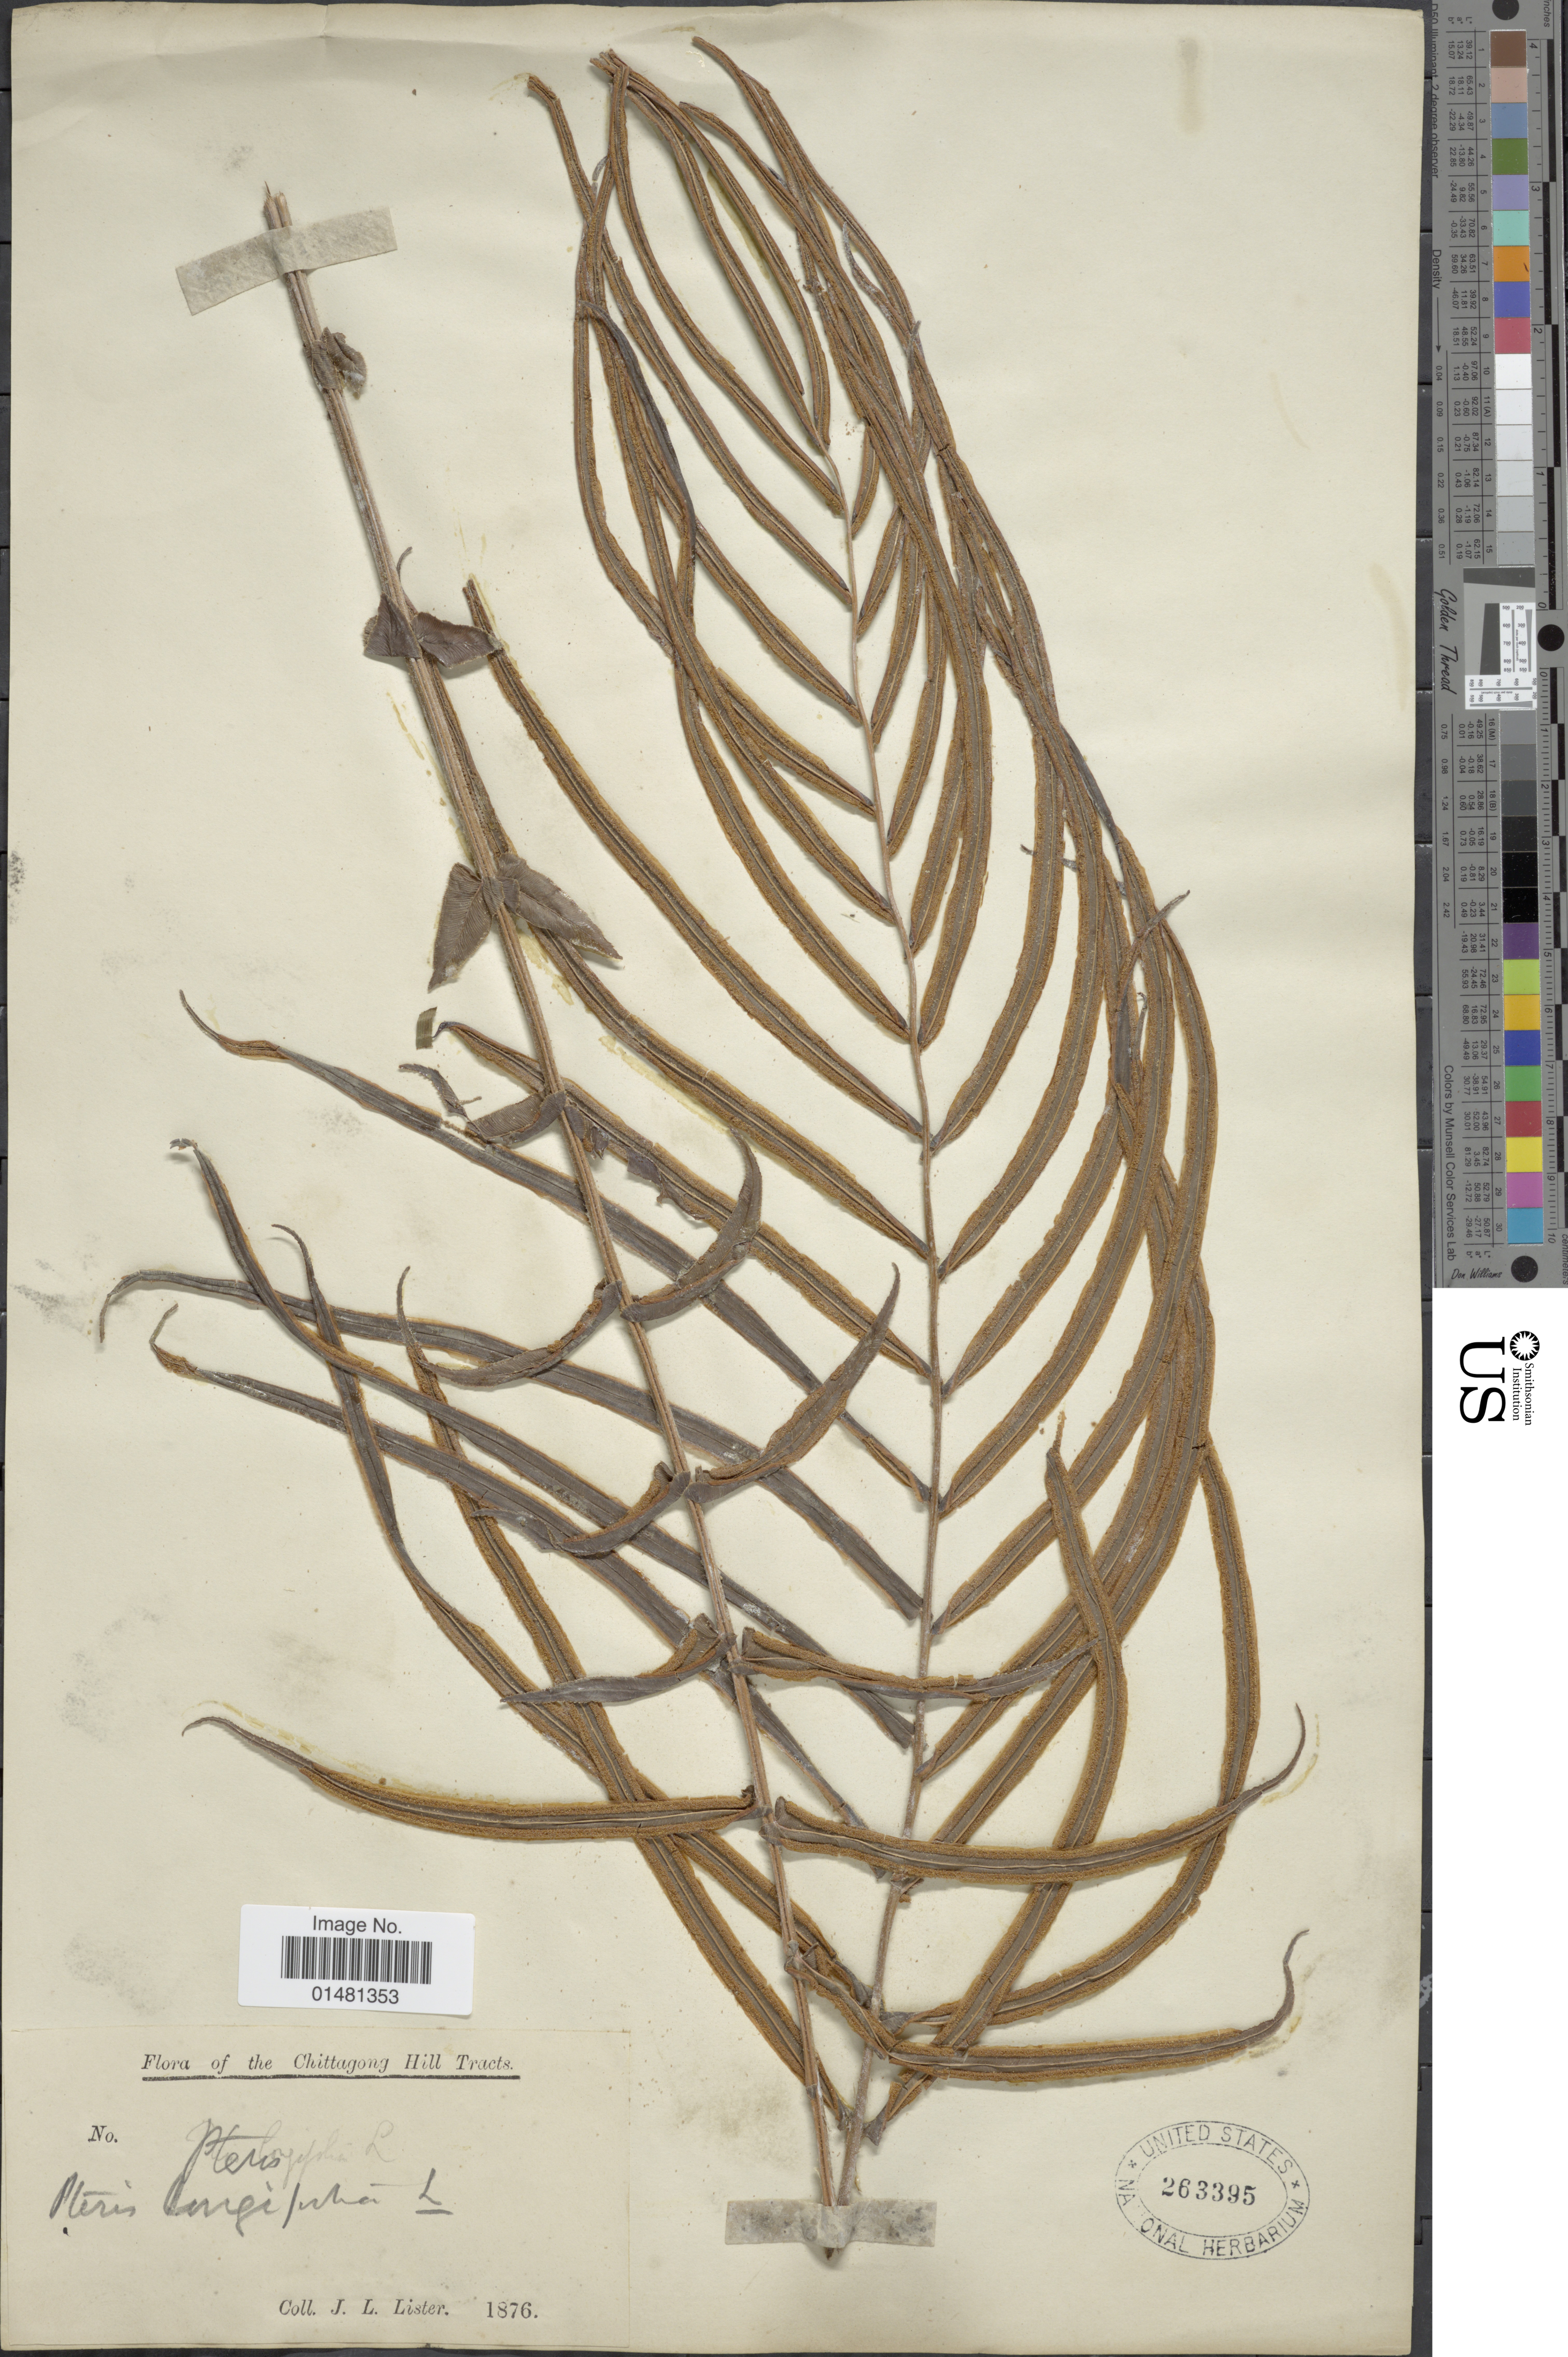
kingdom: Plantae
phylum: Tracheophyta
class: Polypodiopsida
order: Polypodiales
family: Pteridaceae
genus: Pteris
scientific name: Pteris vittata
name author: L.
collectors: J. Lister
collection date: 1876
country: Bangladesh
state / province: Chittagong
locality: Chittagong Hill Tracts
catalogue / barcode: US 263395